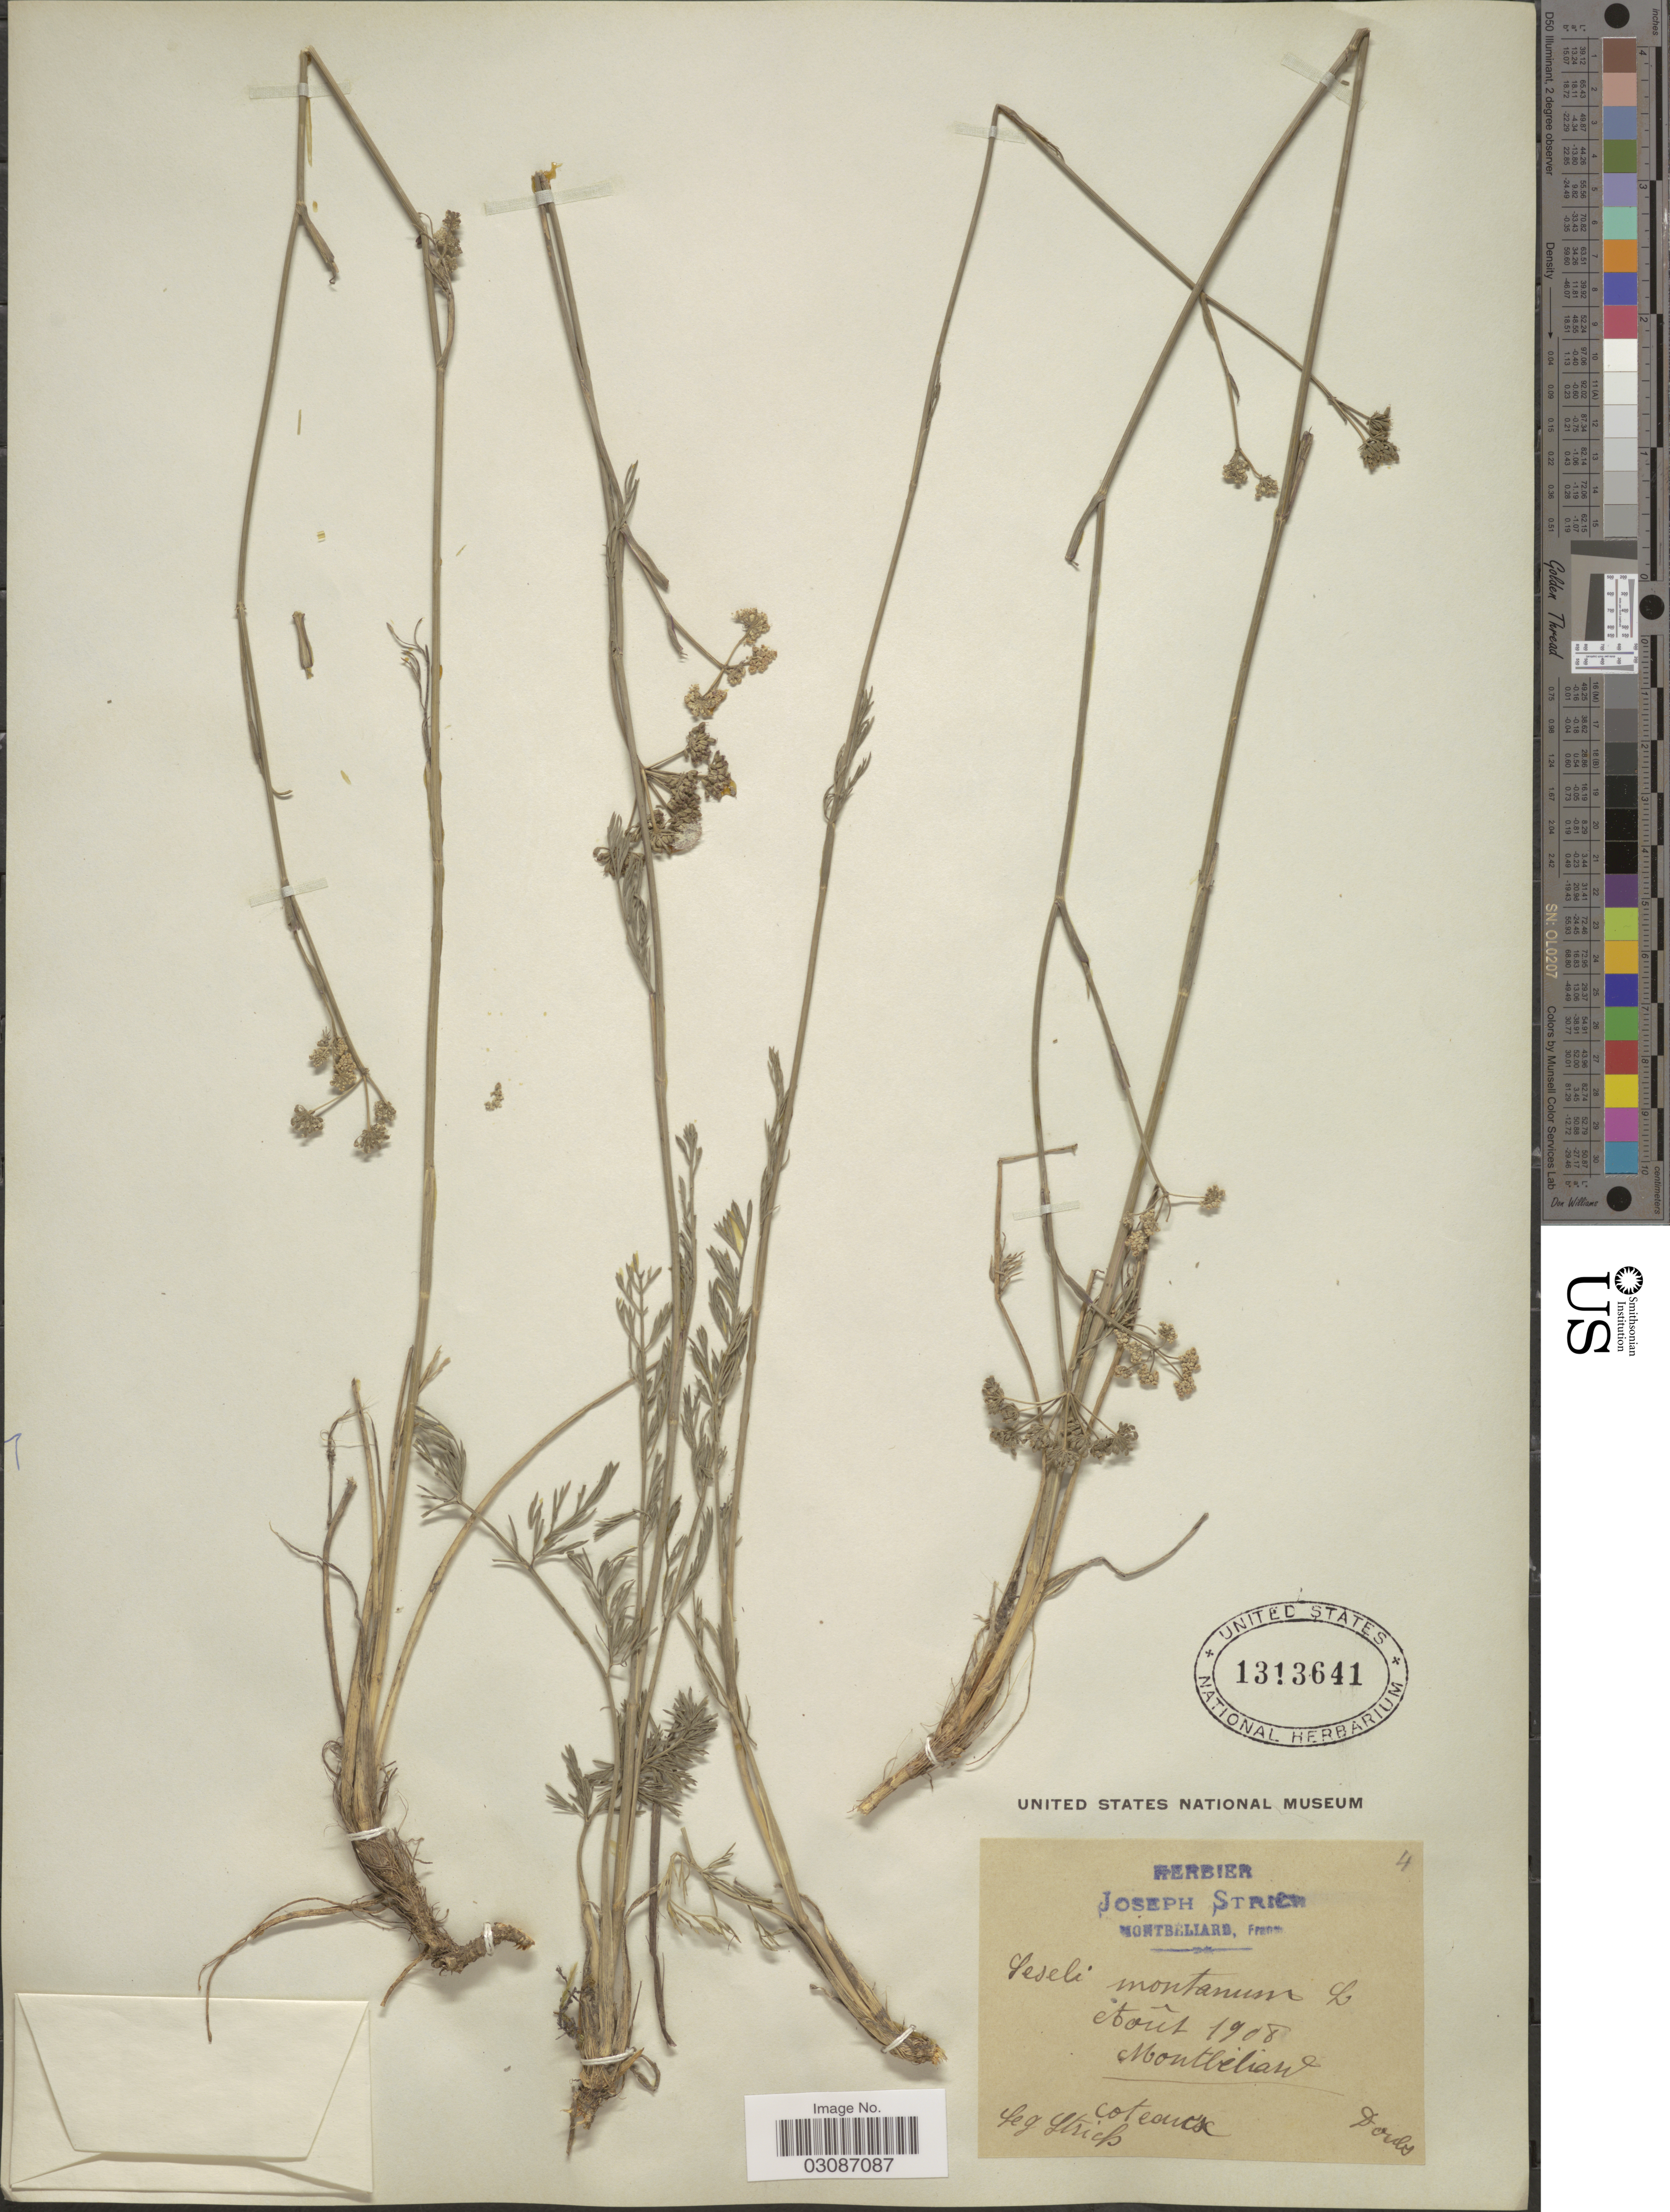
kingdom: Plantae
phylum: Tracheophyta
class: Magnoliopsida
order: Apiales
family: Apiaceae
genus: Seseli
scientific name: Seseli montanum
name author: L.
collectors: J. Strick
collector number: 4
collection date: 1908-08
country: France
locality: Montbéliard.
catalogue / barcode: US 1313641